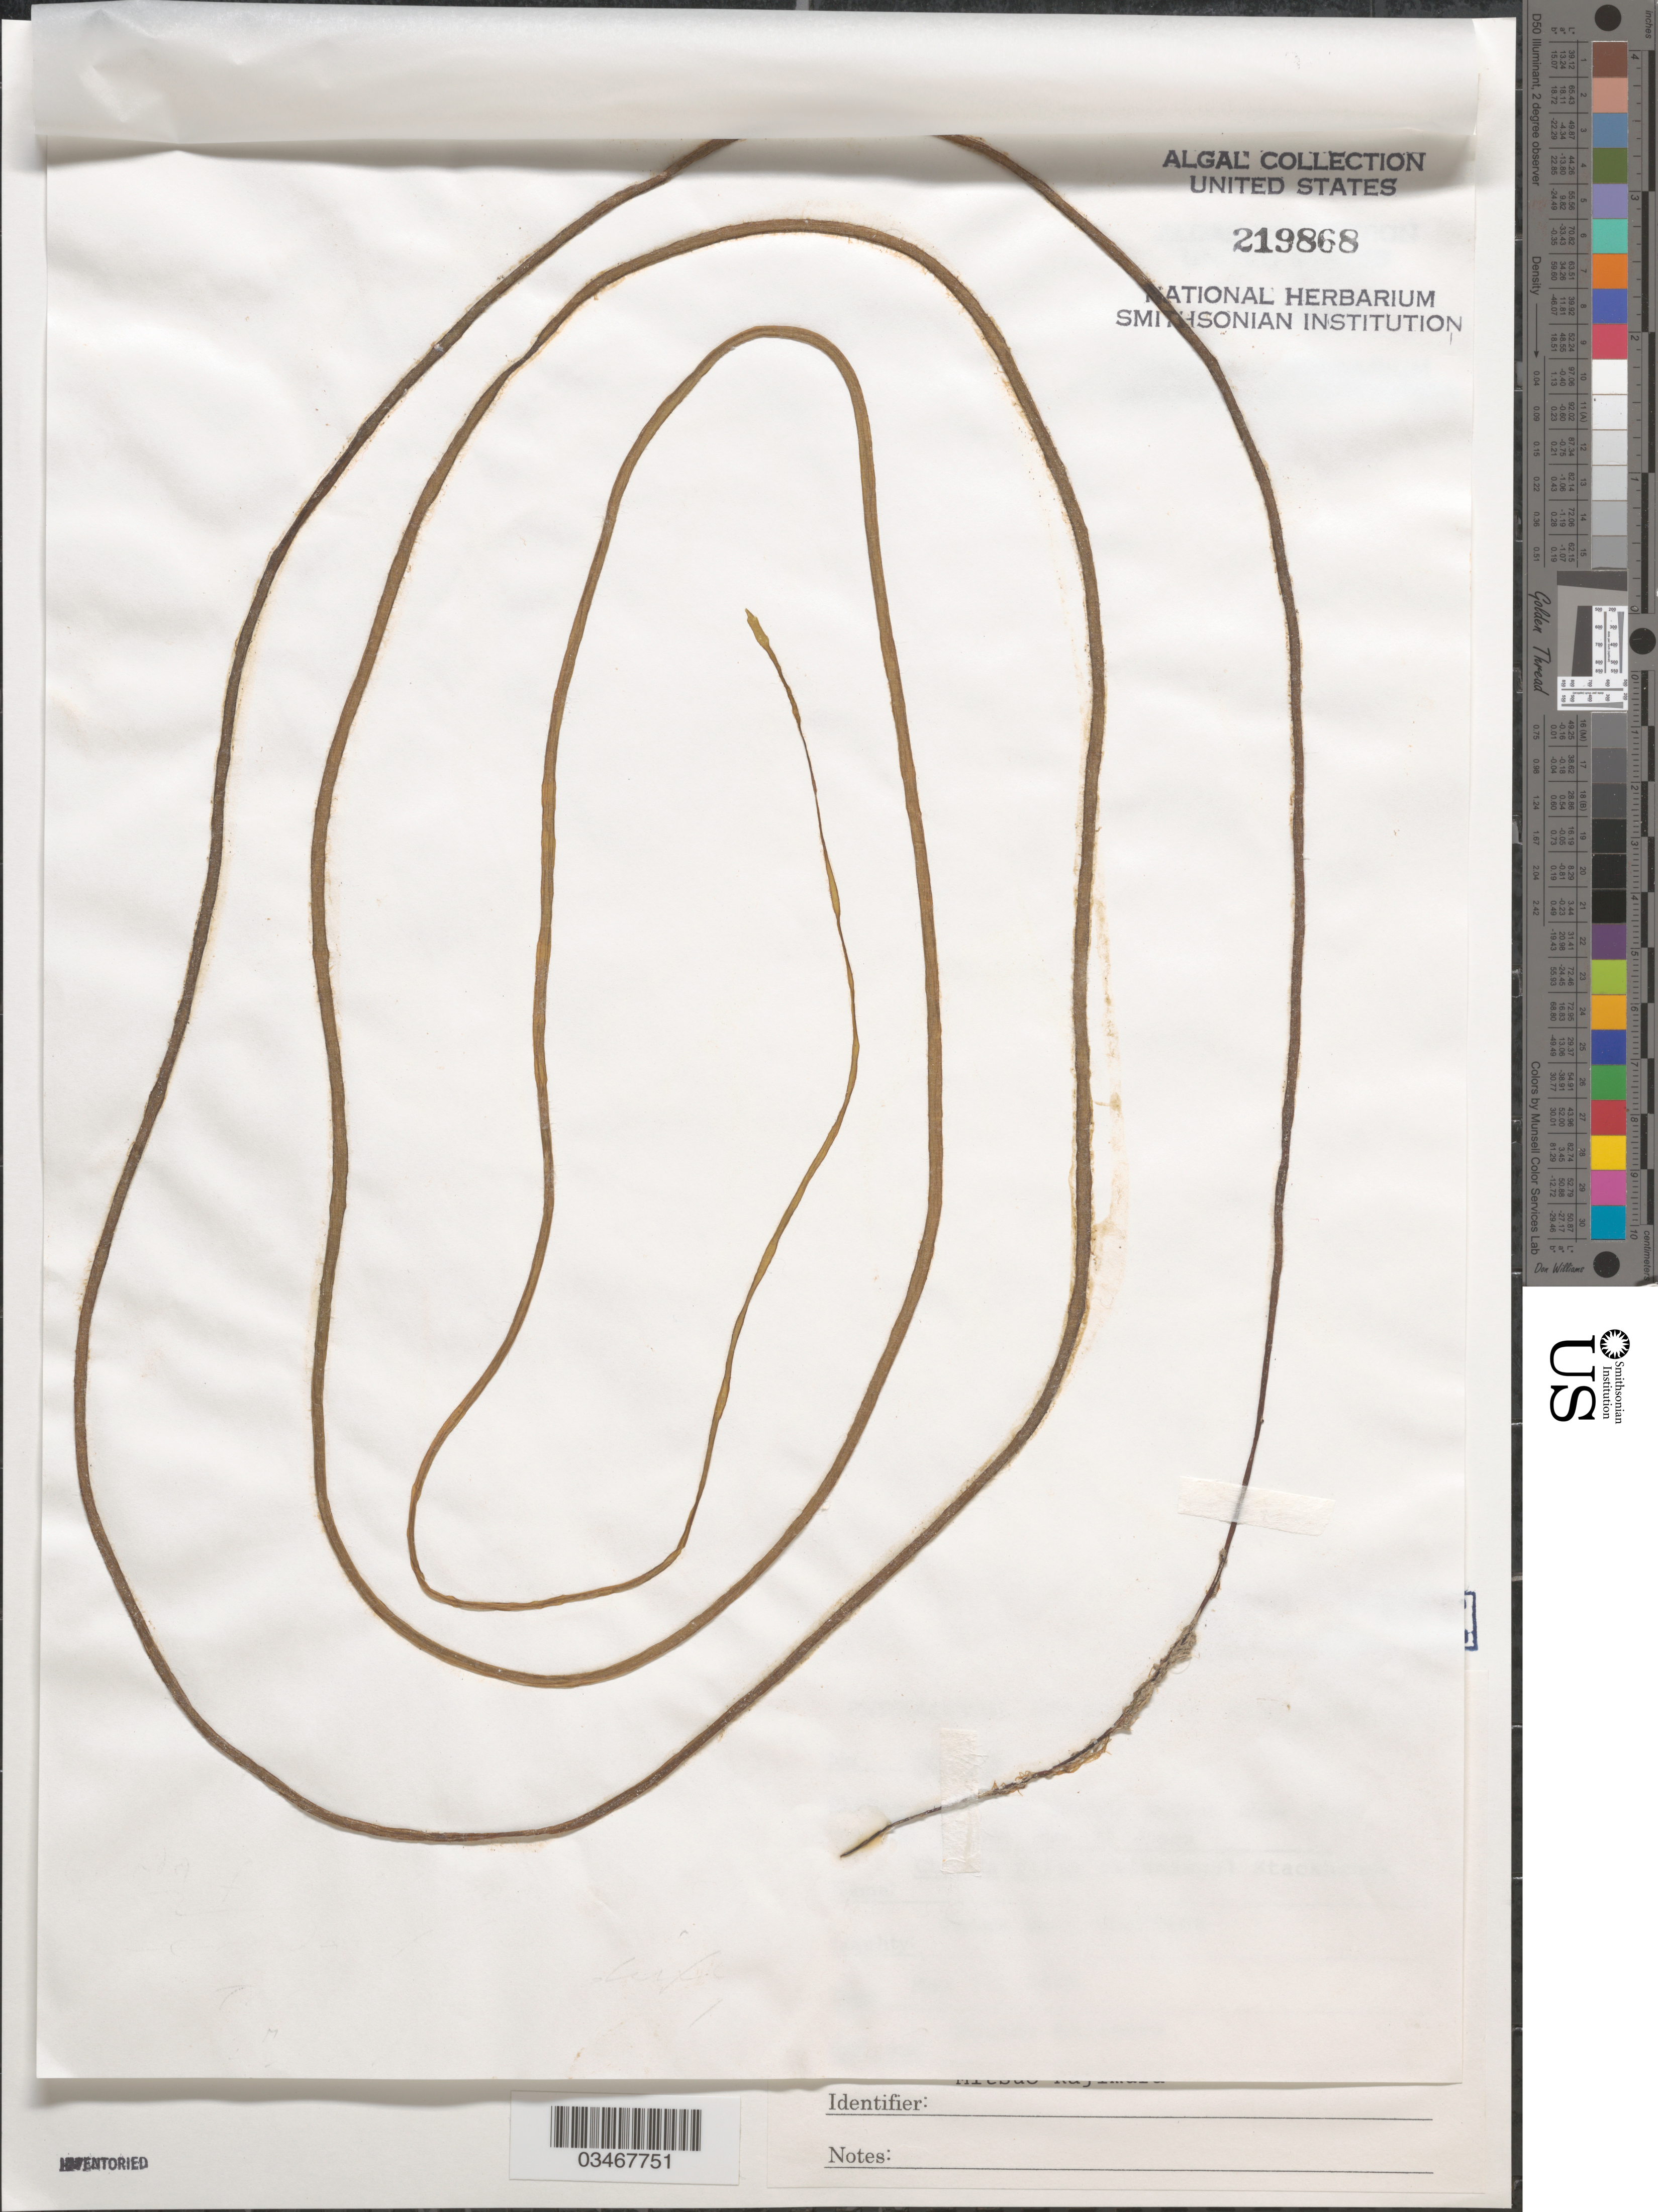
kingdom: Chromista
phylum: Ochrophyta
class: Phaeophyceae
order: Laminariales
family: Chordaceae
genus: Chorda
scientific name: Chorda filum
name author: (L.) Stackh.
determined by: Kajimura, Mitsuo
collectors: M. Kajimura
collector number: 3519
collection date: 2008-05-17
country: japan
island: Oki Islands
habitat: Shallow-water and drifting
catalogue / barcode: US 219868